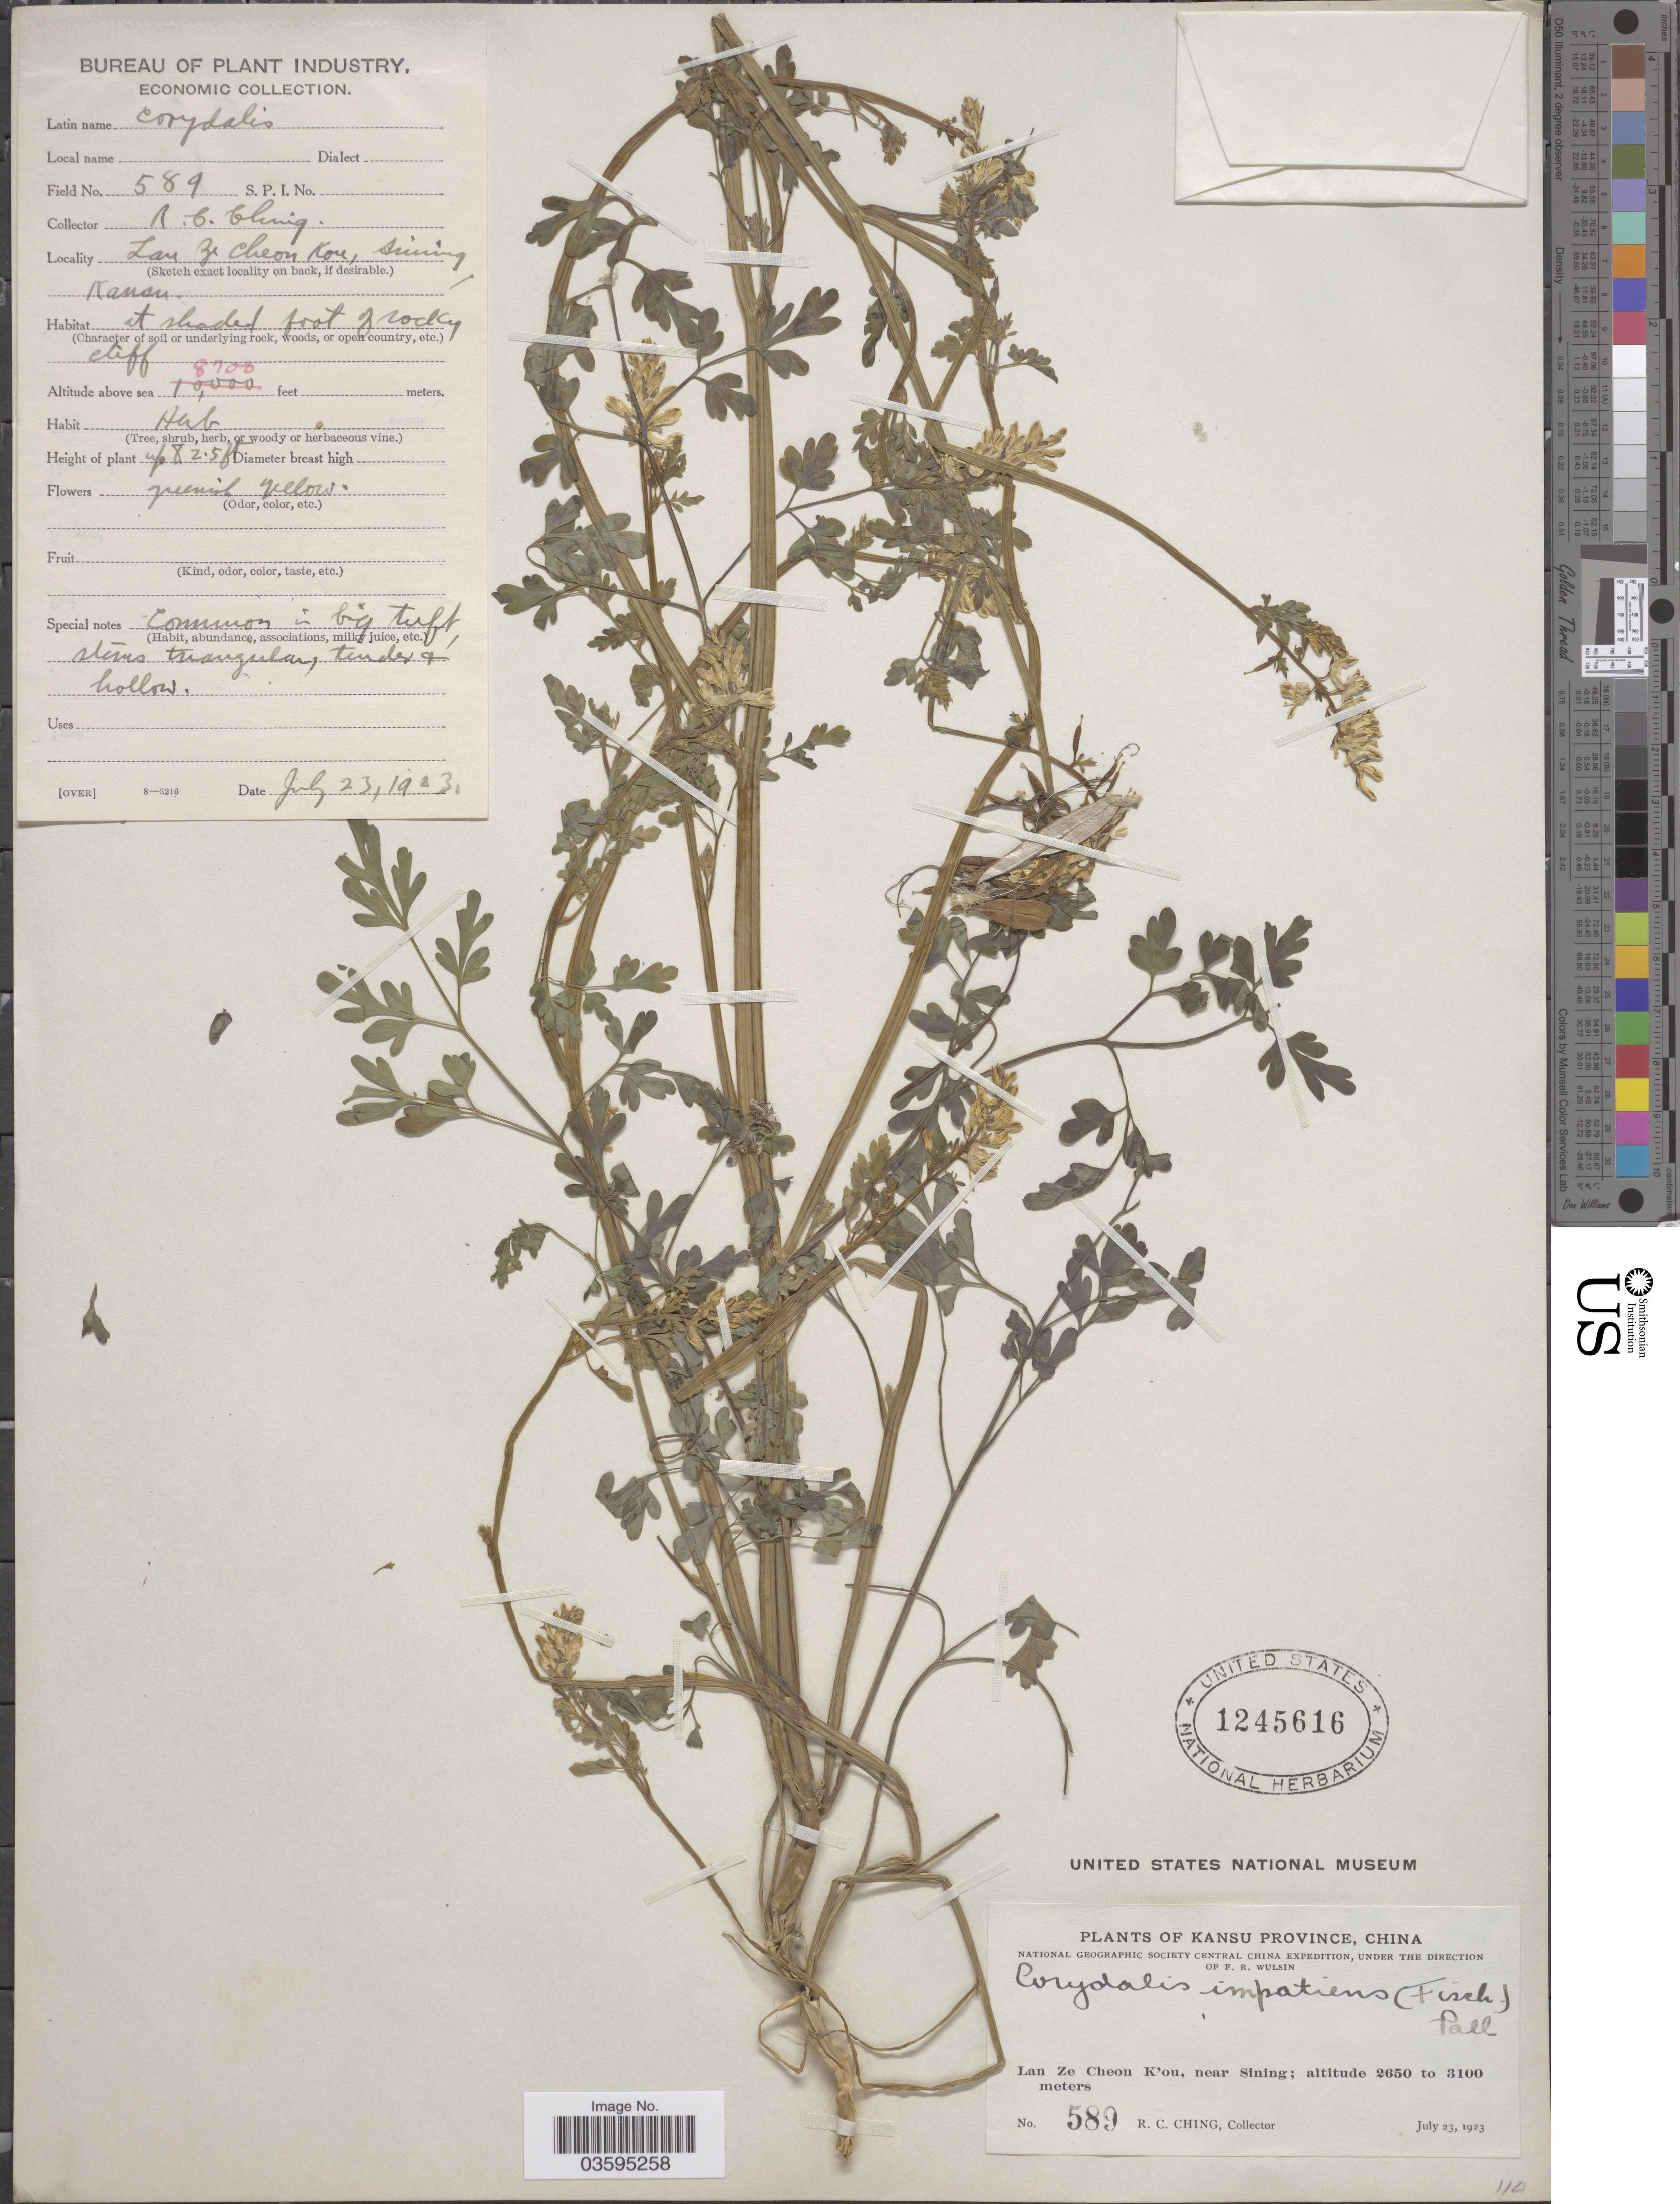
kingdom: Plantae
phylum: Tracheophyta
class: Magnoliopsida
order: Ranunculales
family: Papaveraceae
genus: Corydalis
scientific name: Corydalis impatiens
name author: (Pall.) Fisch. ex DC.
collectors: R. C. Ching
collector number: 589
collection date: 1923-07-23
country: China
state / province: Gansu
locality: Sining, Kansu. Kansu Province. Central China. [unsure placement] Lan Ze Cheon K'ou, near Sining.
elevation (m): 2652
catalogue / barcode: US 1245616